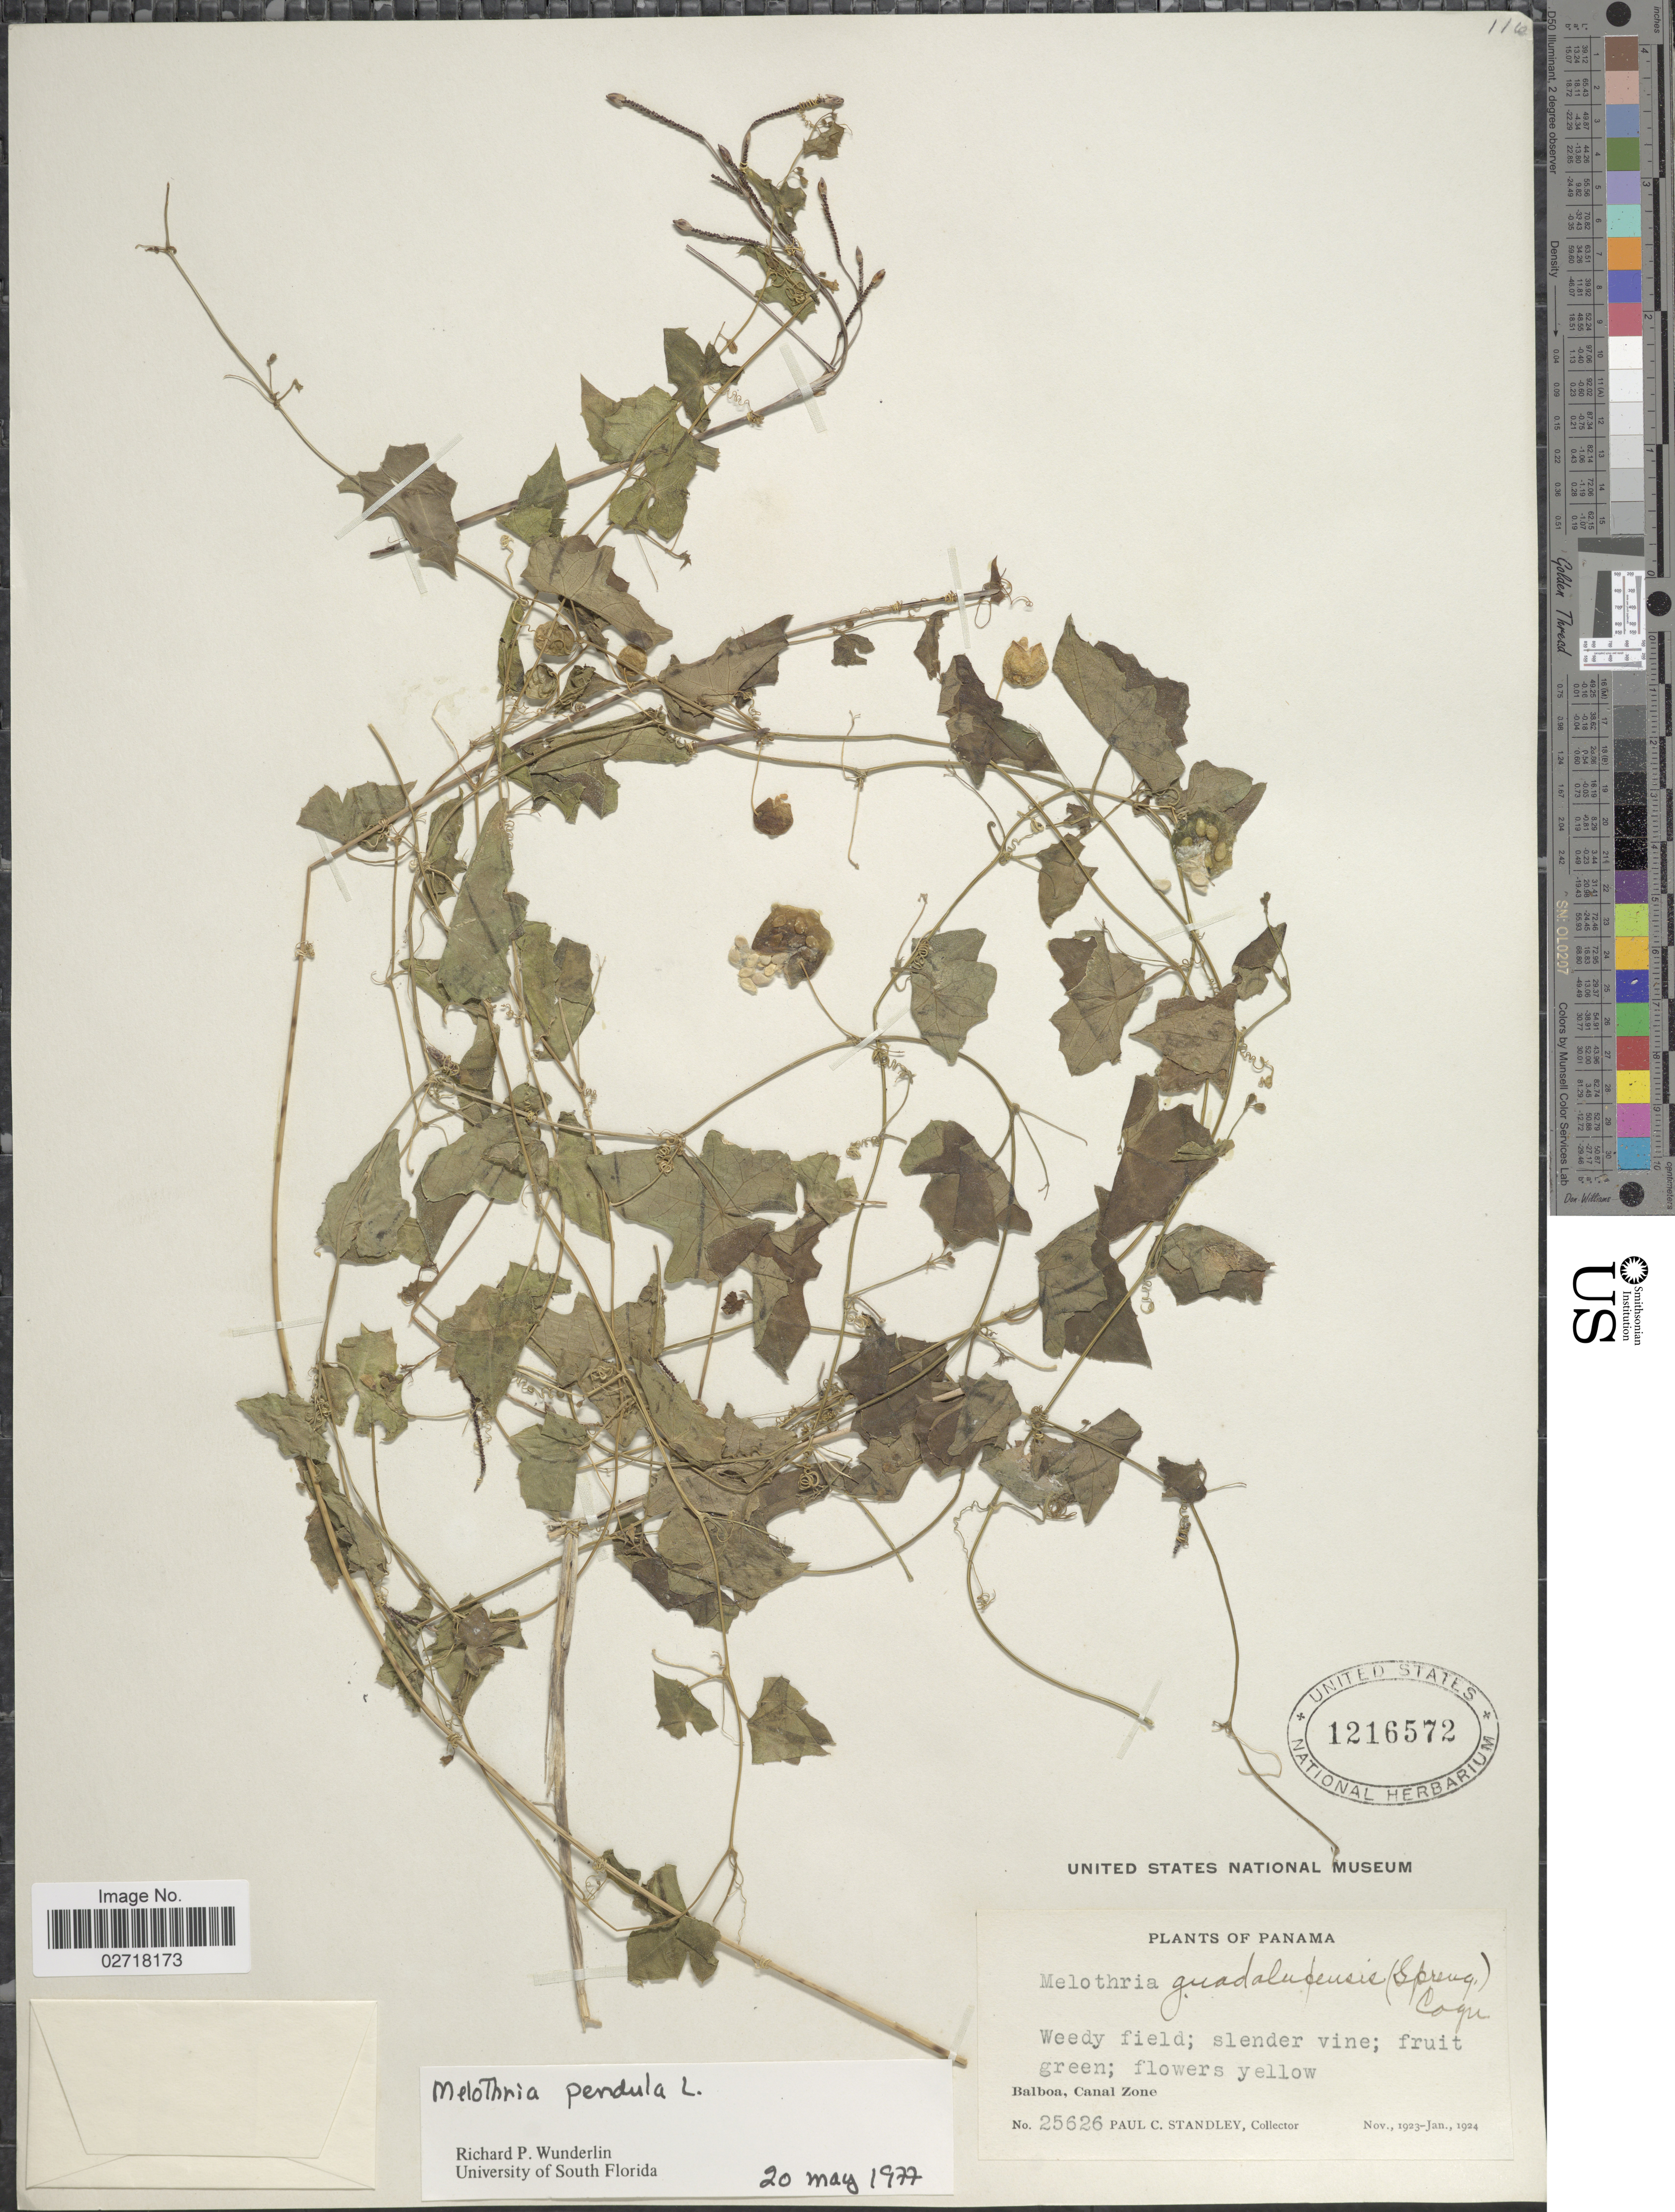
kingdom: Plantae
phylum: Tracheophyta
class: Magnoliopsida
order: Cucurbitales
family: Cucurbitaceae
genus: Melothria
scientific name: Melothria pendula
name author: L.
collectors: P. C. Standley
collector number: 25626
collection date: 1923-11/1924-01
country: Panama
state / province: Colón / Panamá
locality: Balboa, Canal Zone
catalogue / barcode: US 1216572